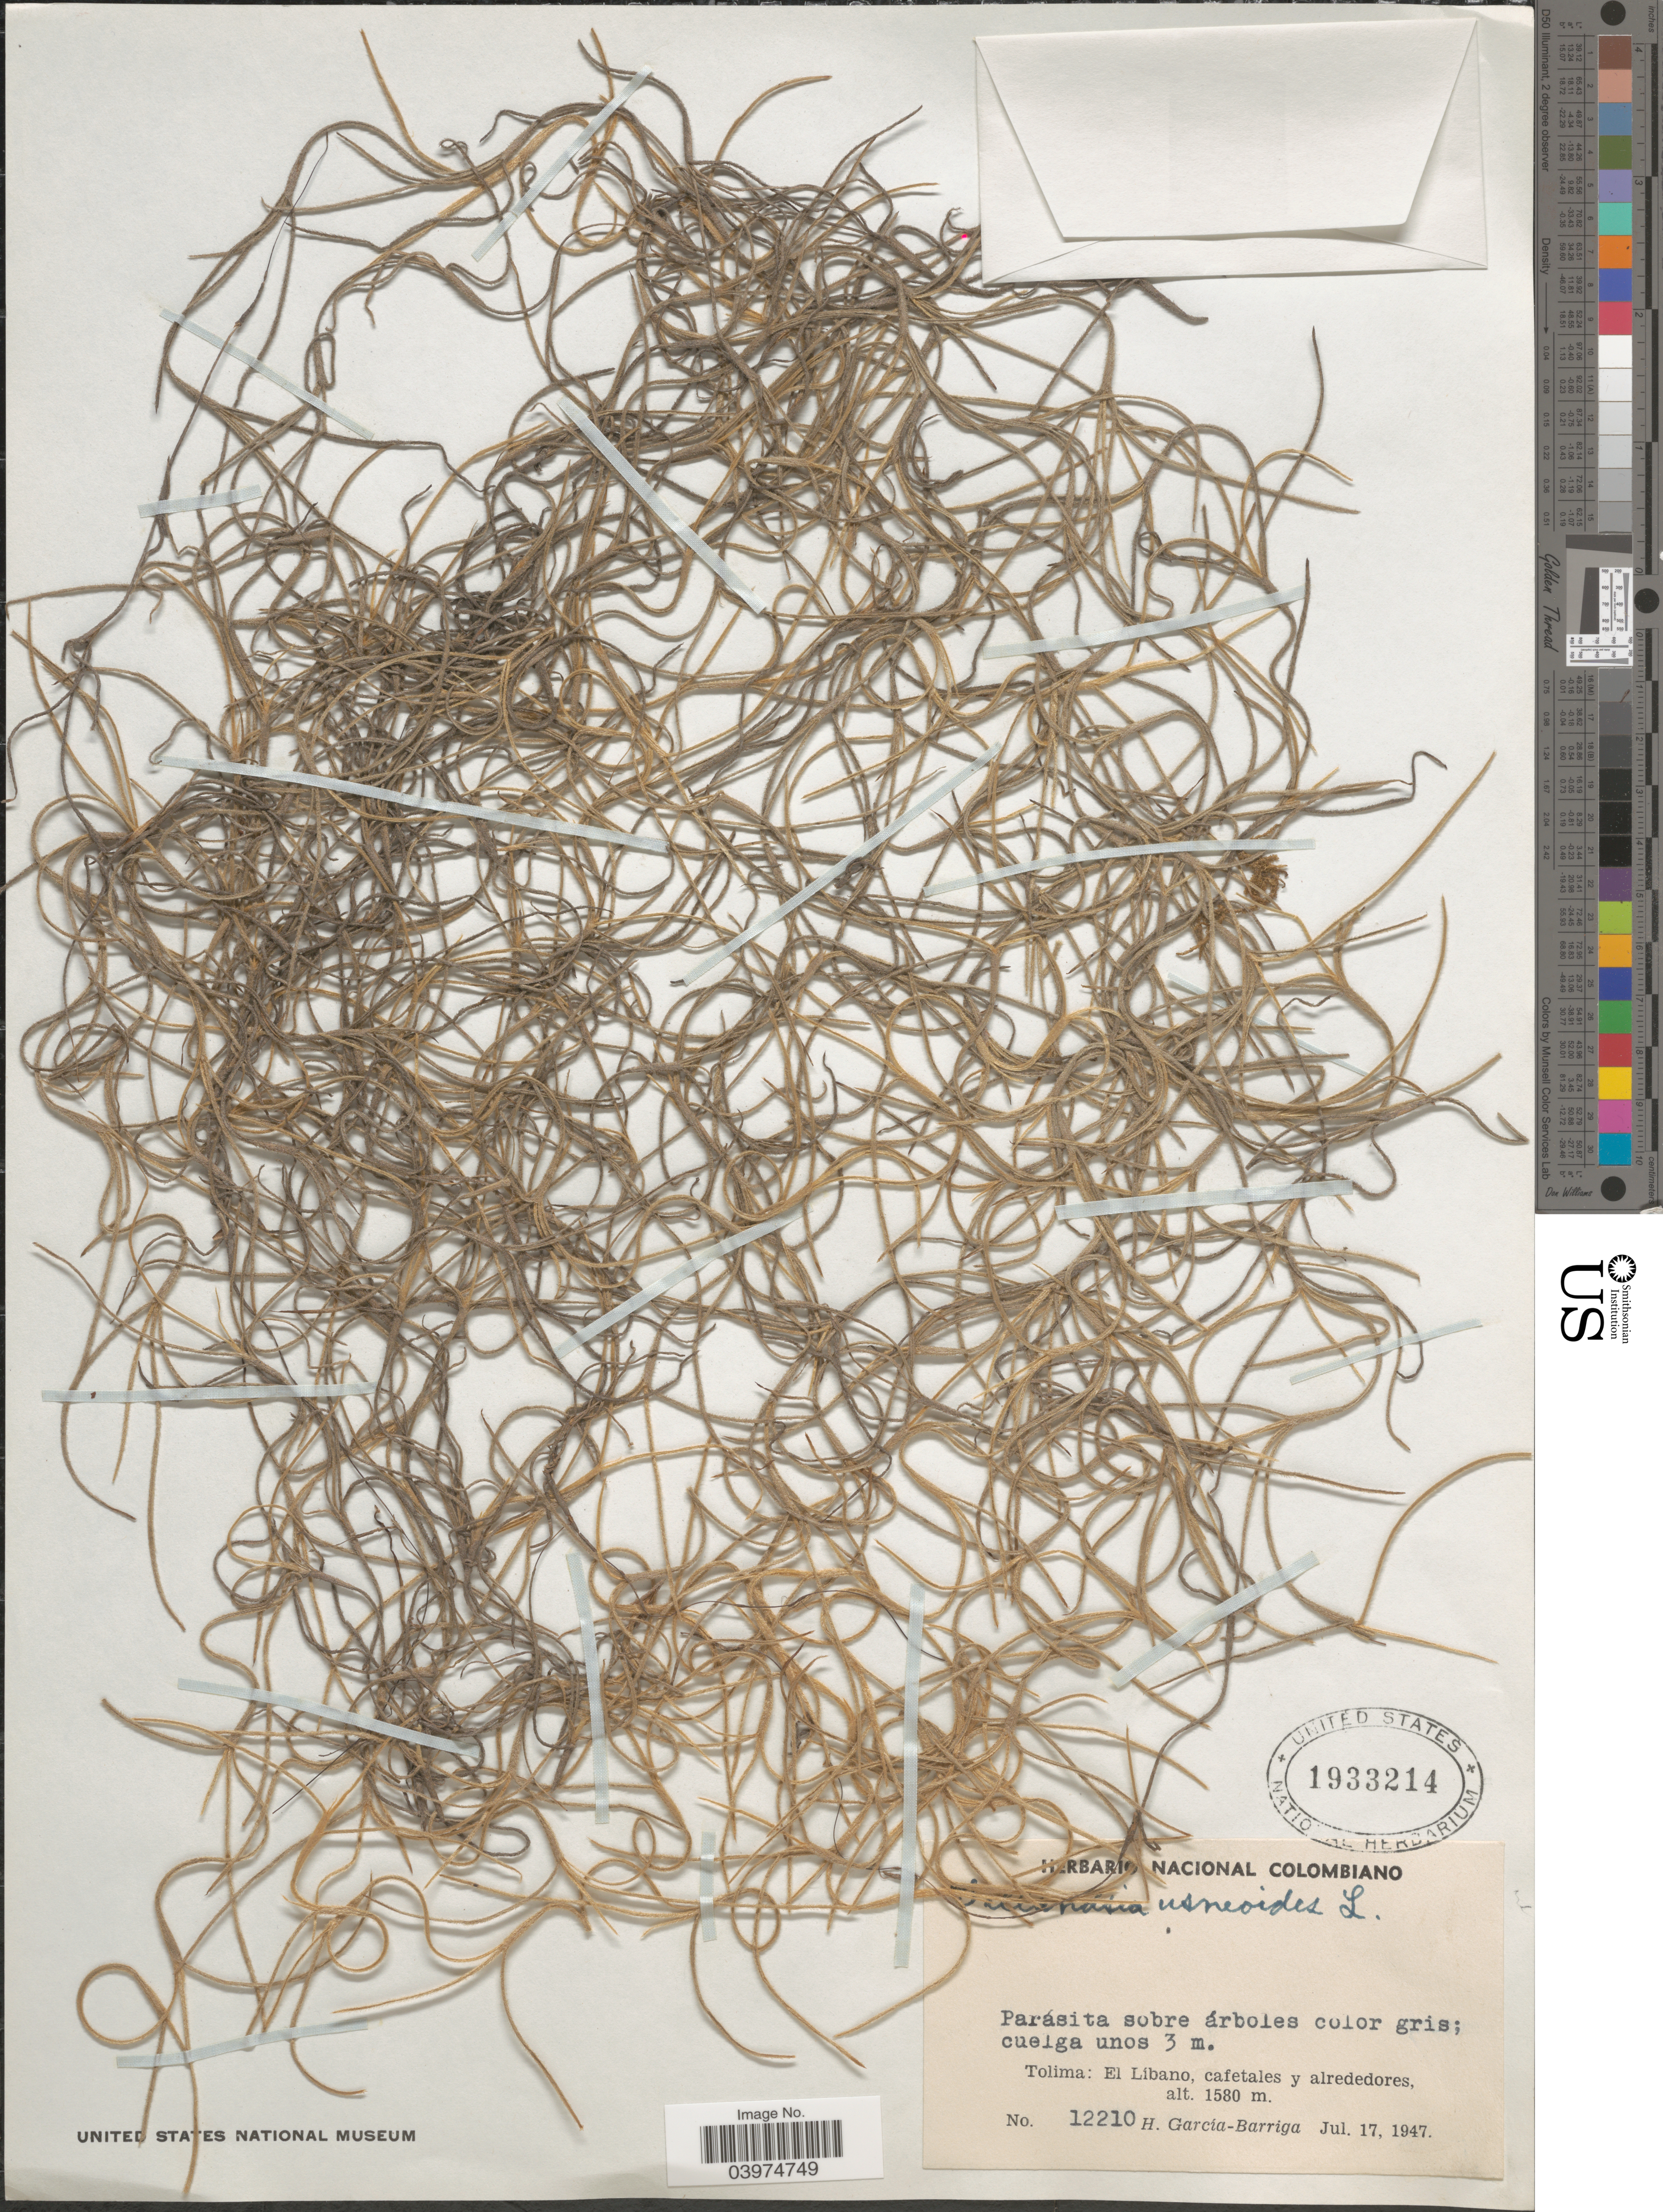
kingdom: Plantae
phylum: Tracheophyta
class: Liliopsida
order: Poales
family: Bromeliaceae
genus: Tillandsia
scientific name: Tillandsia usneoides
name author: (L.) L.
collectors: H. García Barriga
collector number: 12210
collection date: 1947-07-17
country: Colombia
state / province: Tolima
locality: Tolima: El Líbano.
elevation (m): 1580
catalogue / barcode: US 1933214